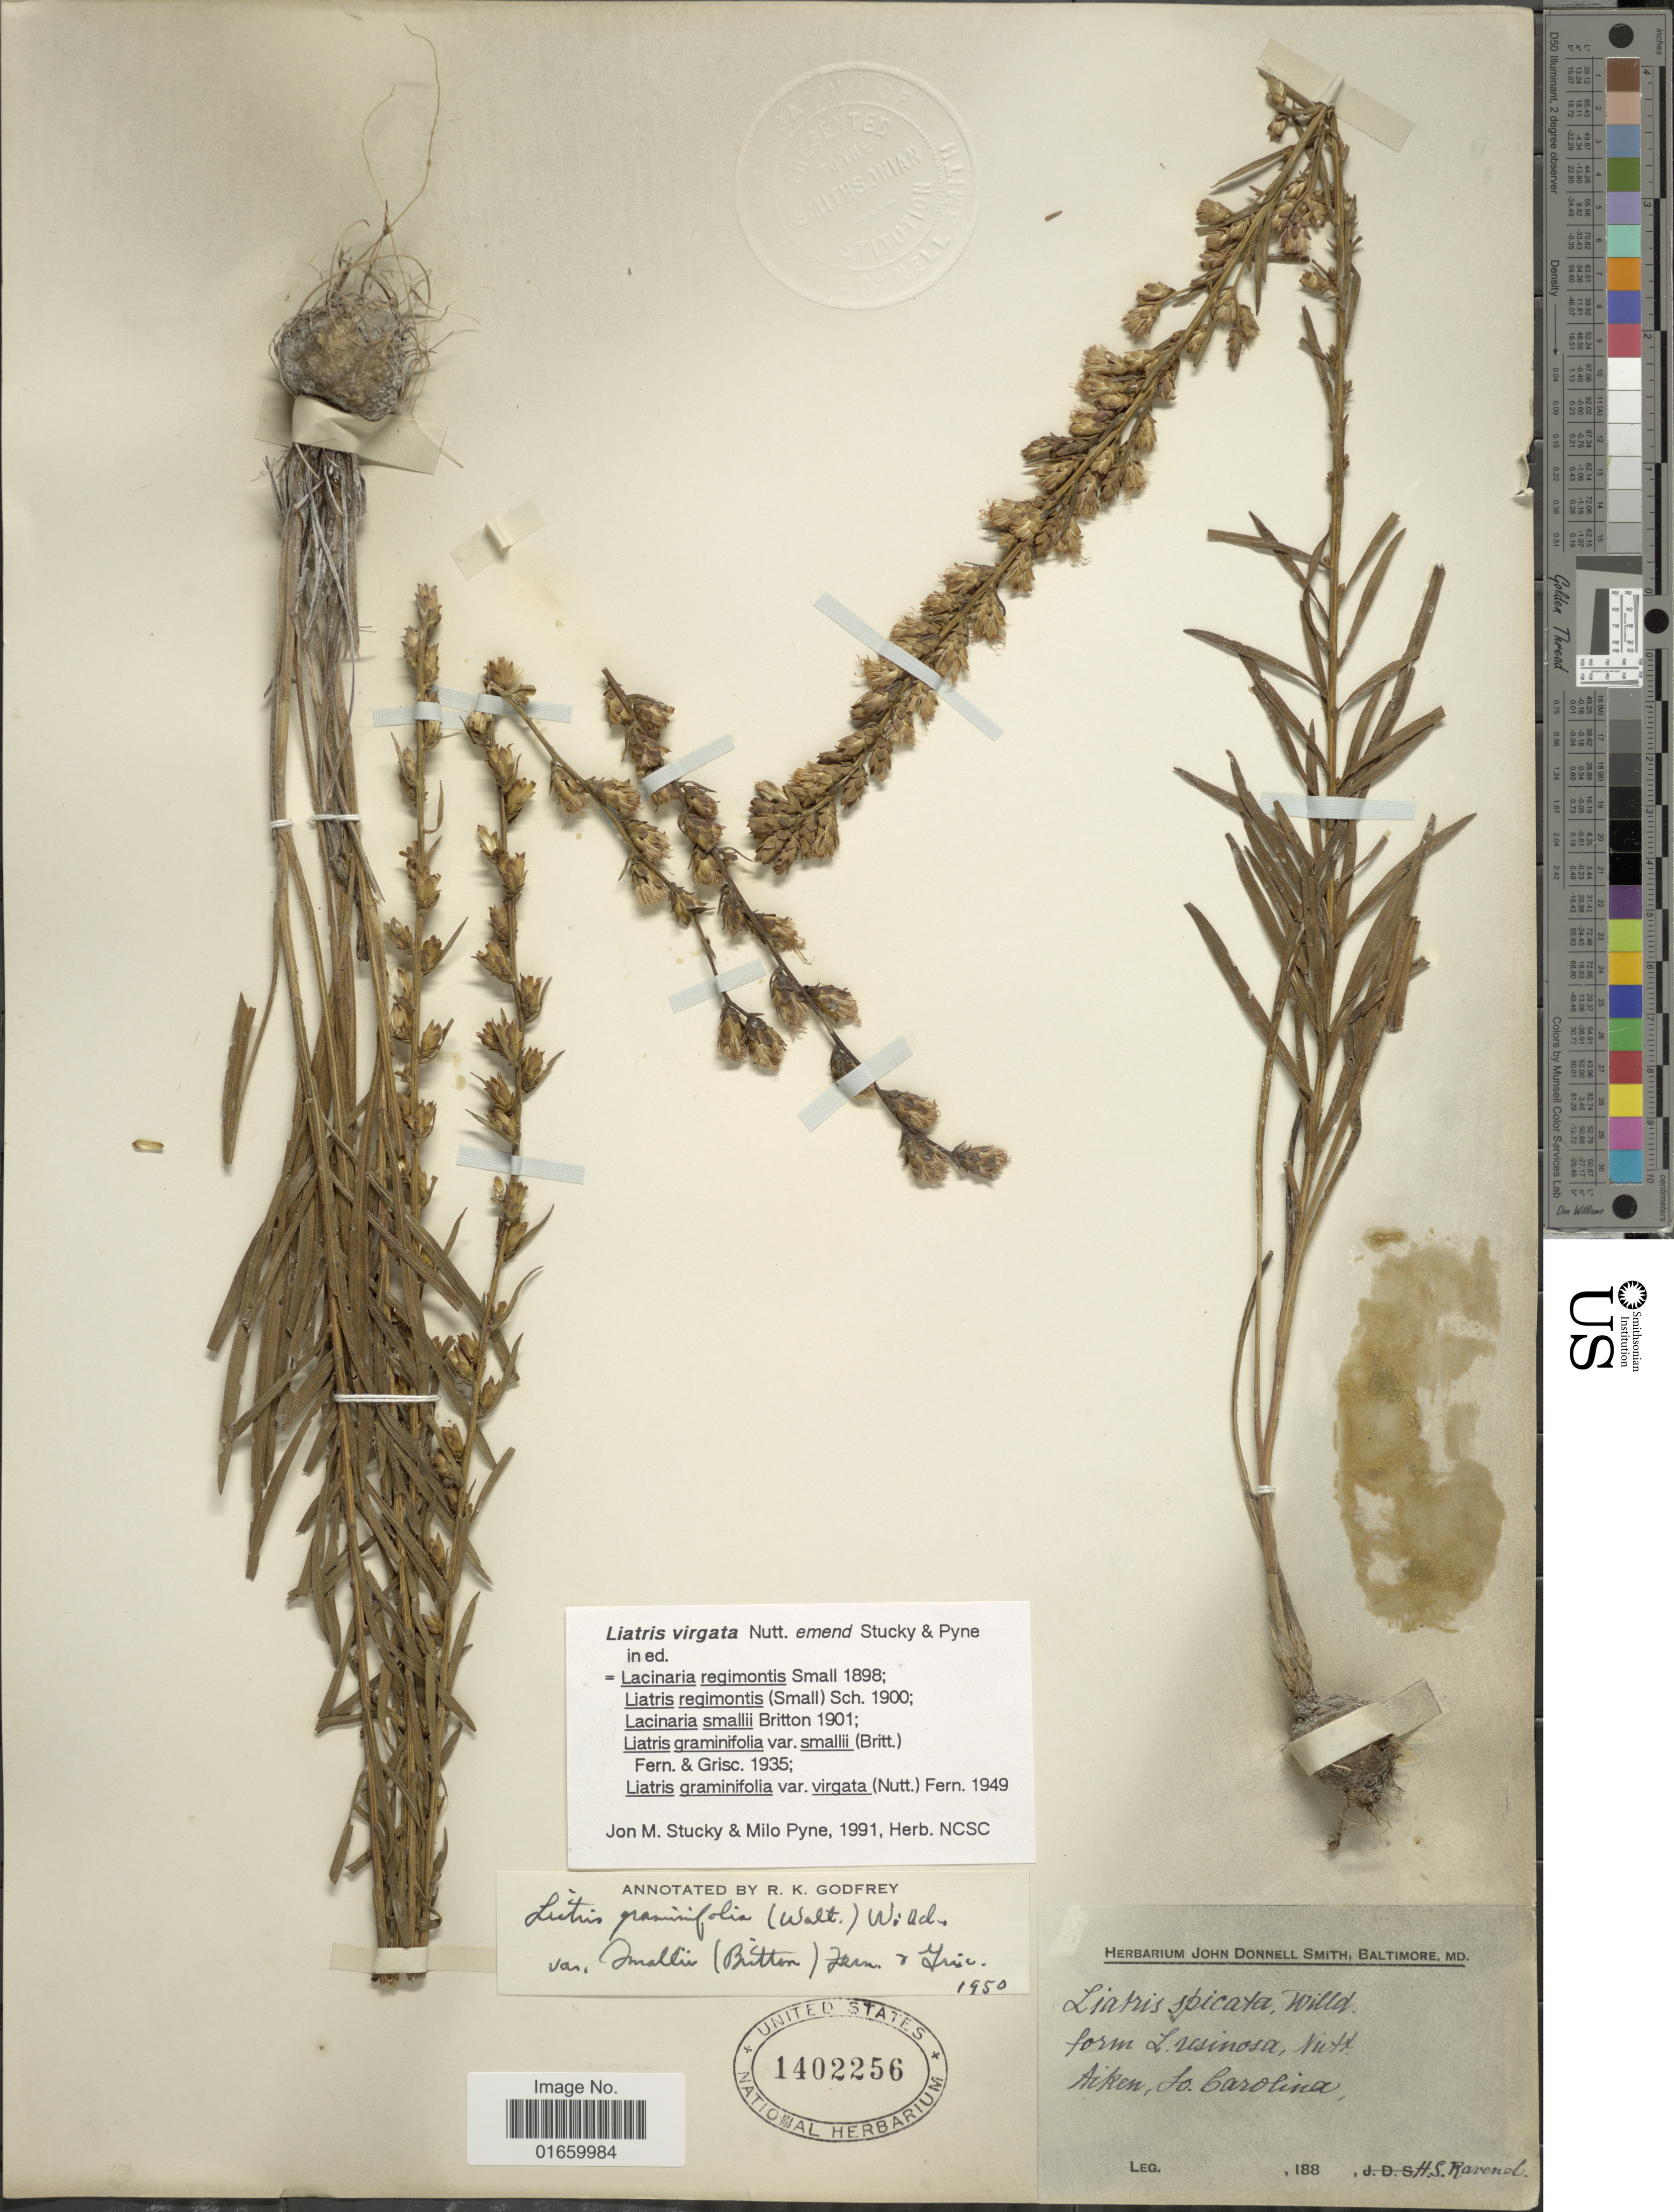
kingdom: Plantae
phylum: Tracheophyta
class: Magnoliopsida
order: Asterales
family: Asteraceae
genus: Liatris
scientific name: Liatris virgata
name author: Nutt.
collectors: H. Ravend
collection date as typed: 188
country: United States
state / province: South Carolina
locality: Aiken, So. Carolina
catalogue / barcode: US 1402256